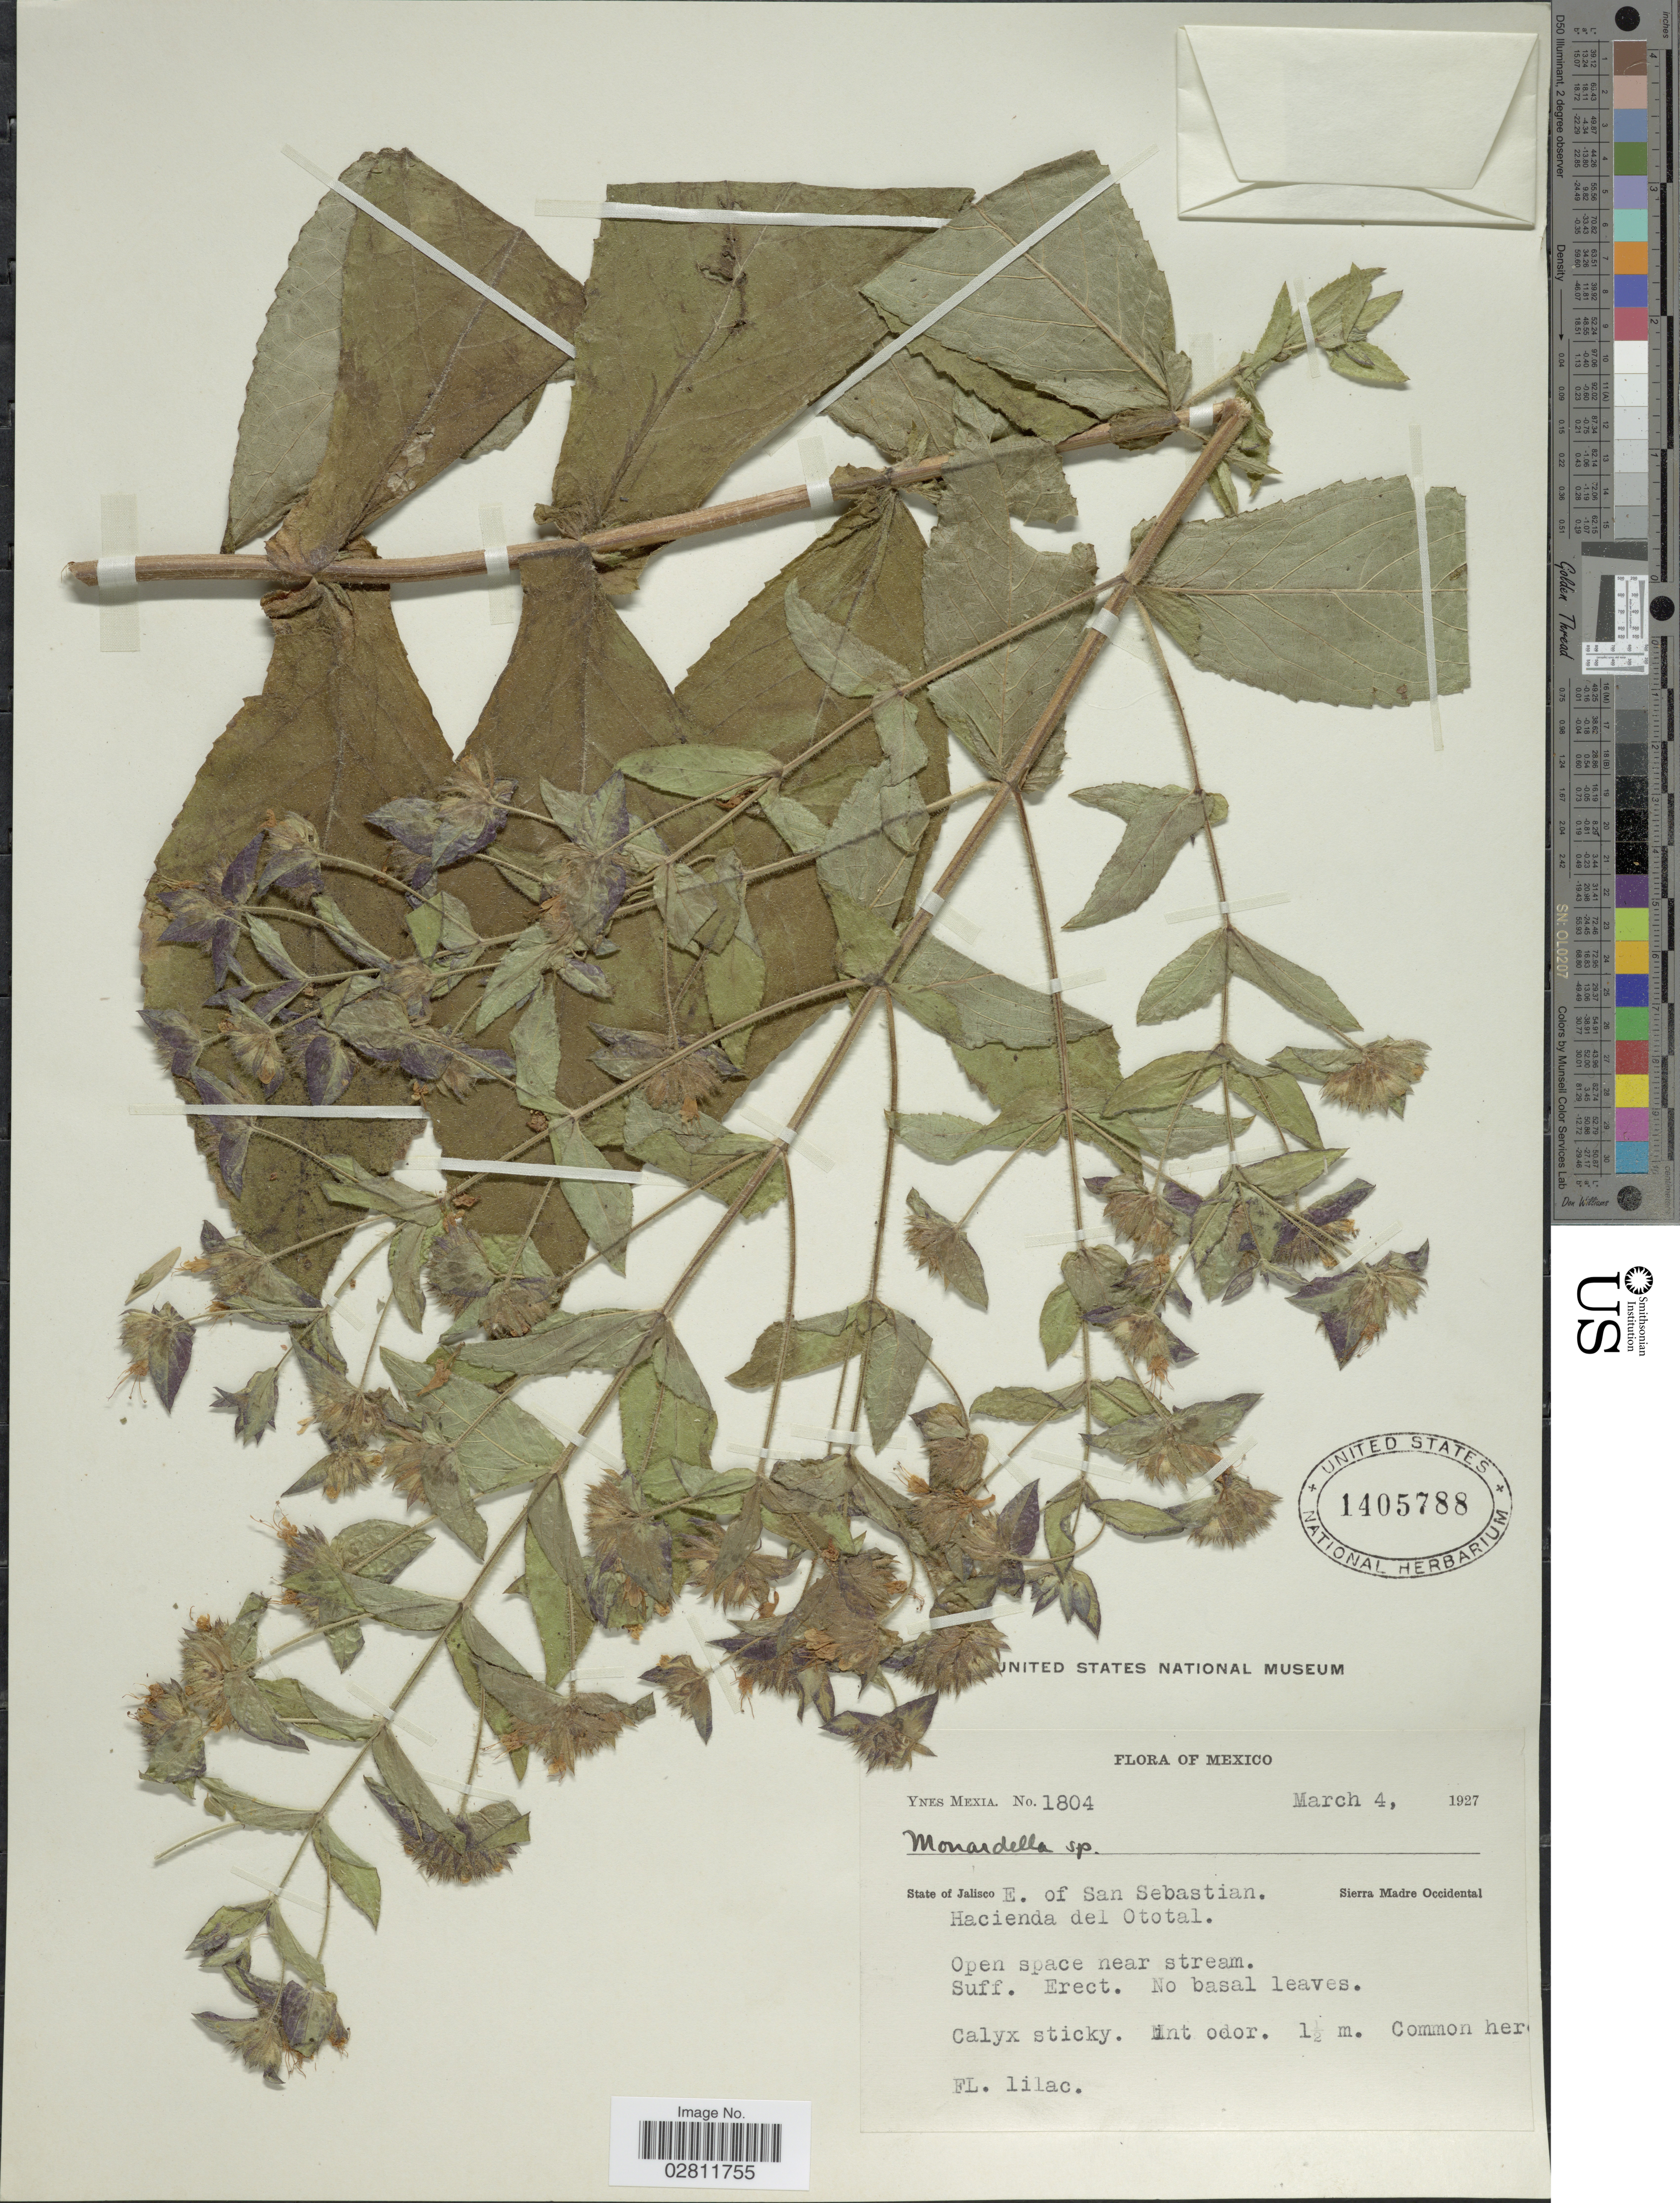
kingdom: Plantae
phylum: Tracheophyta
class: Magnoliopsida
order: Lamiales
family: Lamiaceae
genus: Monardella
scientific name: Monardella sp.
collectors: Y. Mexia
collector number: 1804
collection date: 1927-03-04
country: Mexico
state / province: Jalisco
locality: E. of San Sebastian. Hacienda del Ototal. Sierra Madre Occidental.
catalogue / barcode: US 1405788